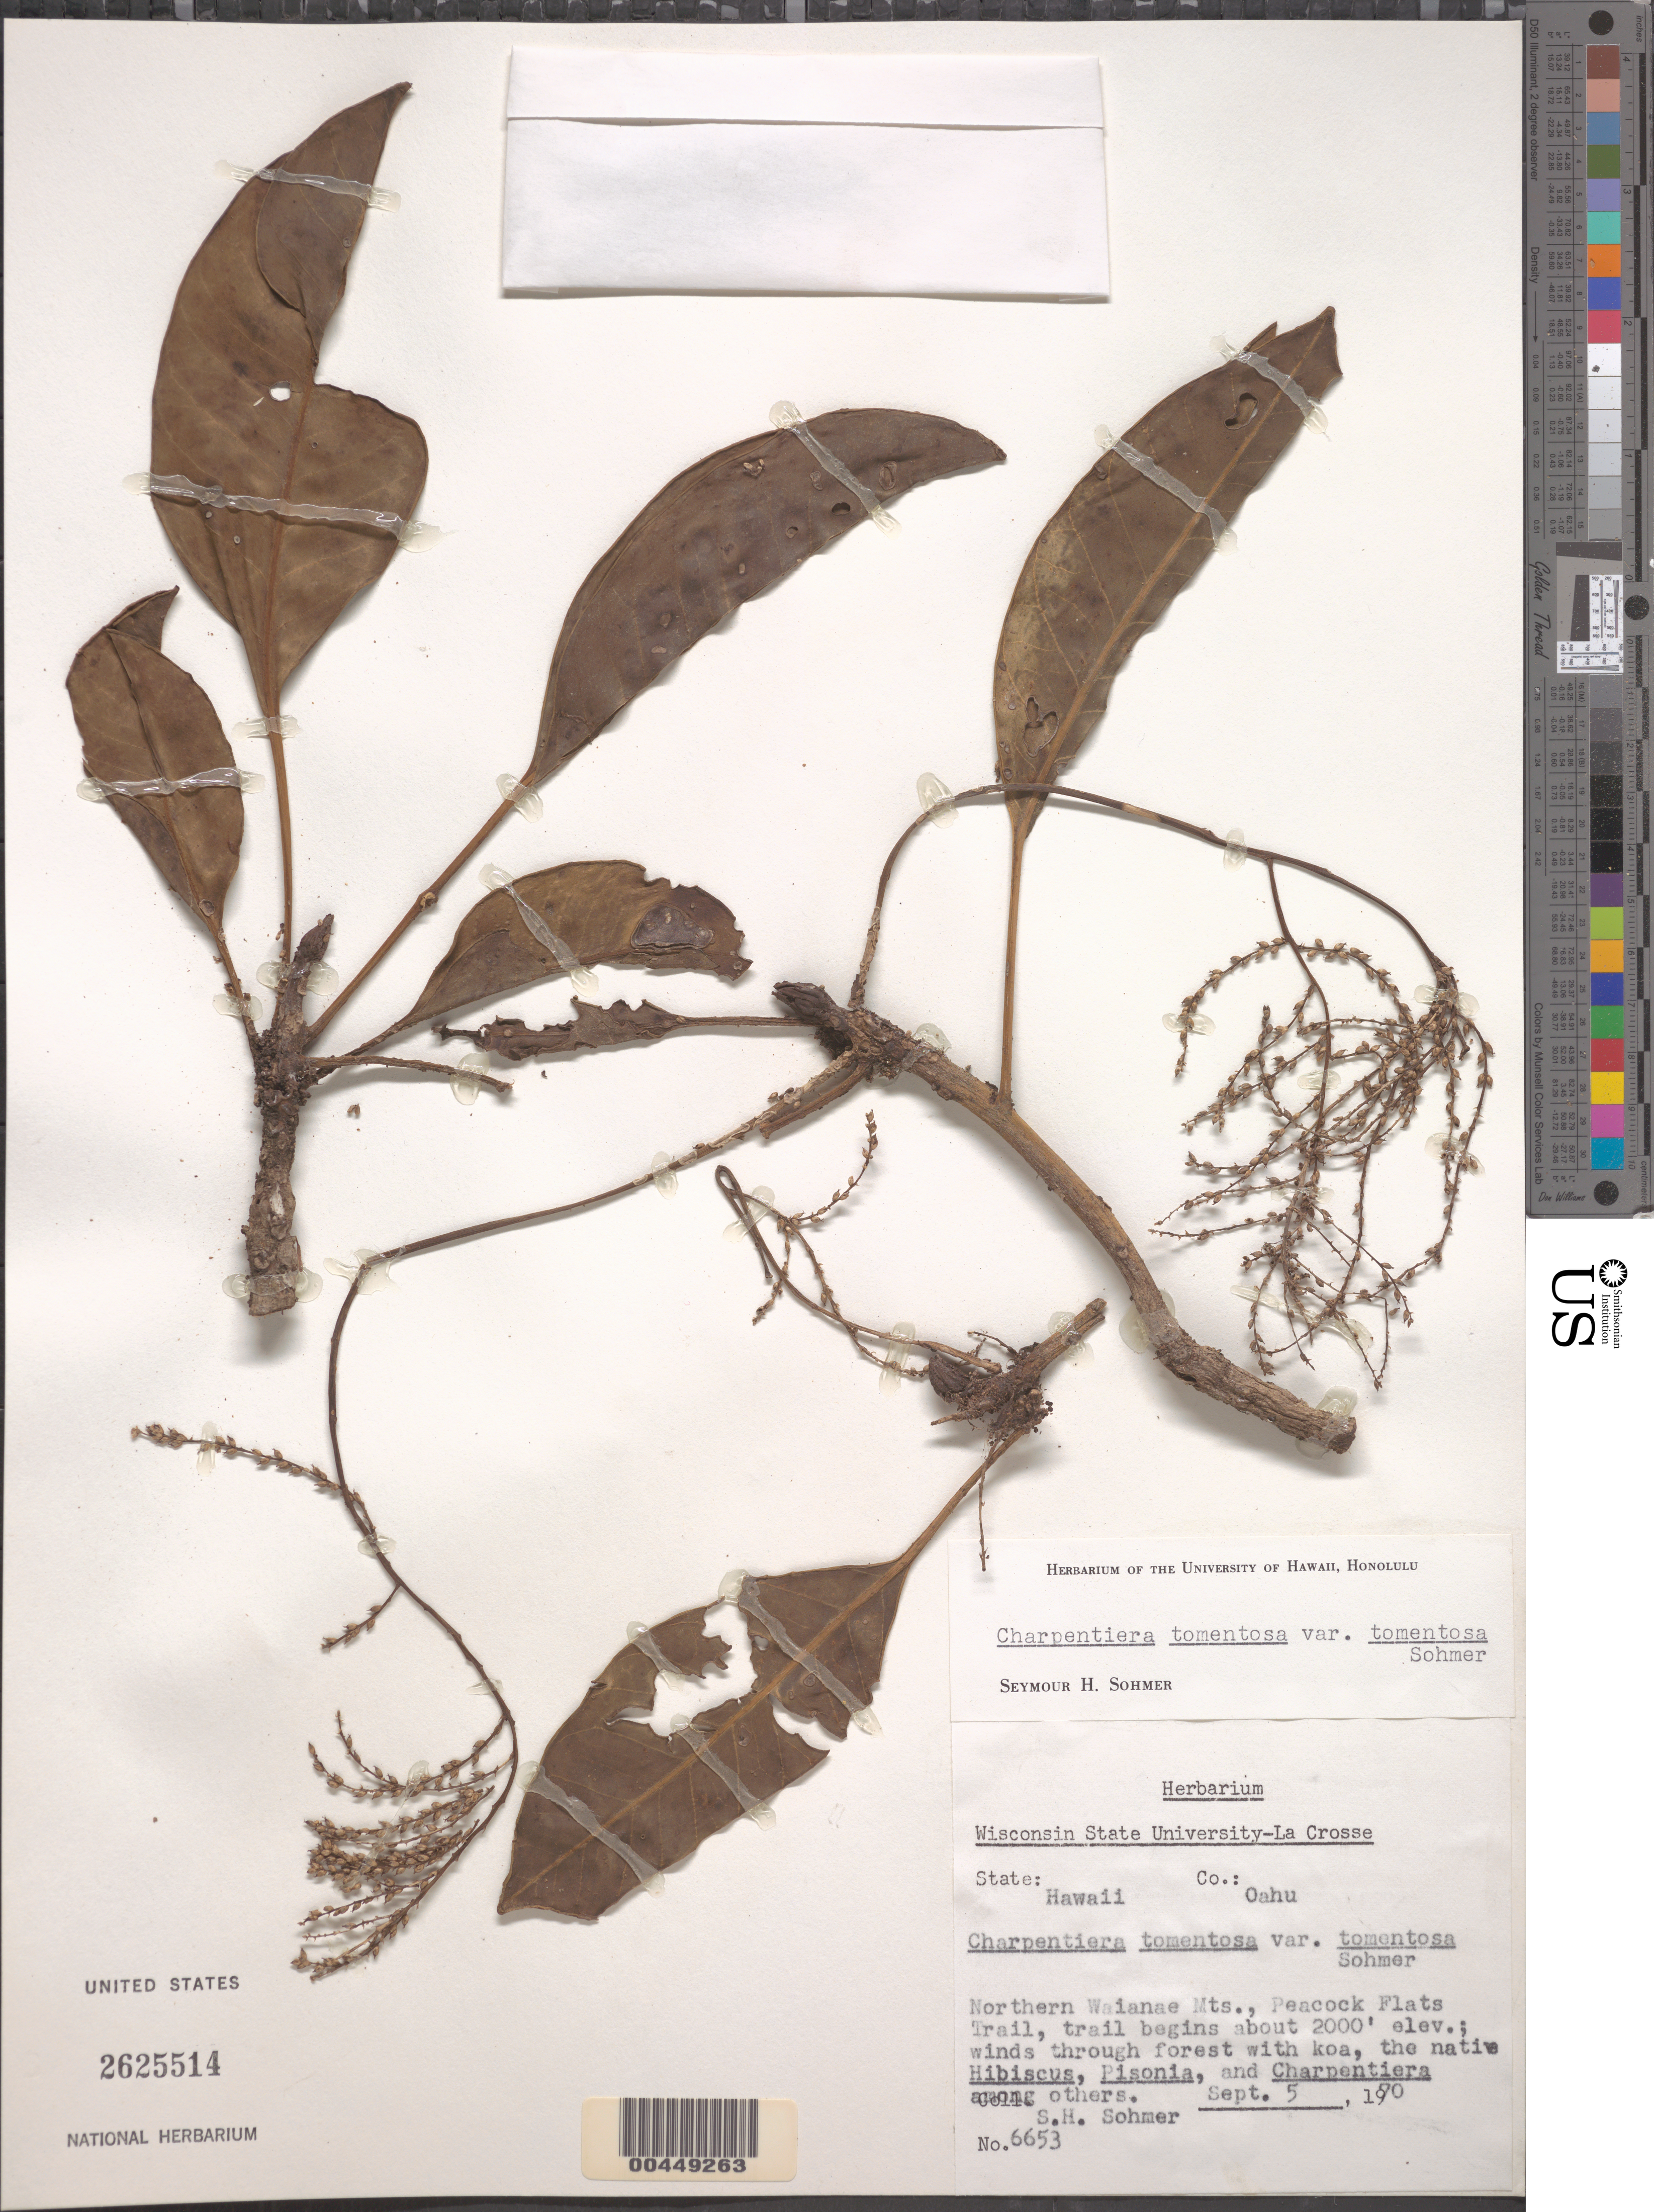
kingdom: Plantae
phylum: Tracheophyta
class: Magnoliopsida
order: Caryophyllales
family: Amaranthaceae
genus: Charpentiera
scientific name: Charpentiera tomentosa var. tomentosa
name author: Sohmer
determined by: Sohmer, S. H.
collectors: S. H. Sohmer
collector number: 6653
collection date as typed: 5 Sep 1970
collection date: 1970-09-05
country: United States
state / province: Hawaii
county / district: Honolulu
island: Oahu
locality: N Waianae Mts, Peacock Flats Trail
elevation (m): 610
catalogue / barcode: US 2625514